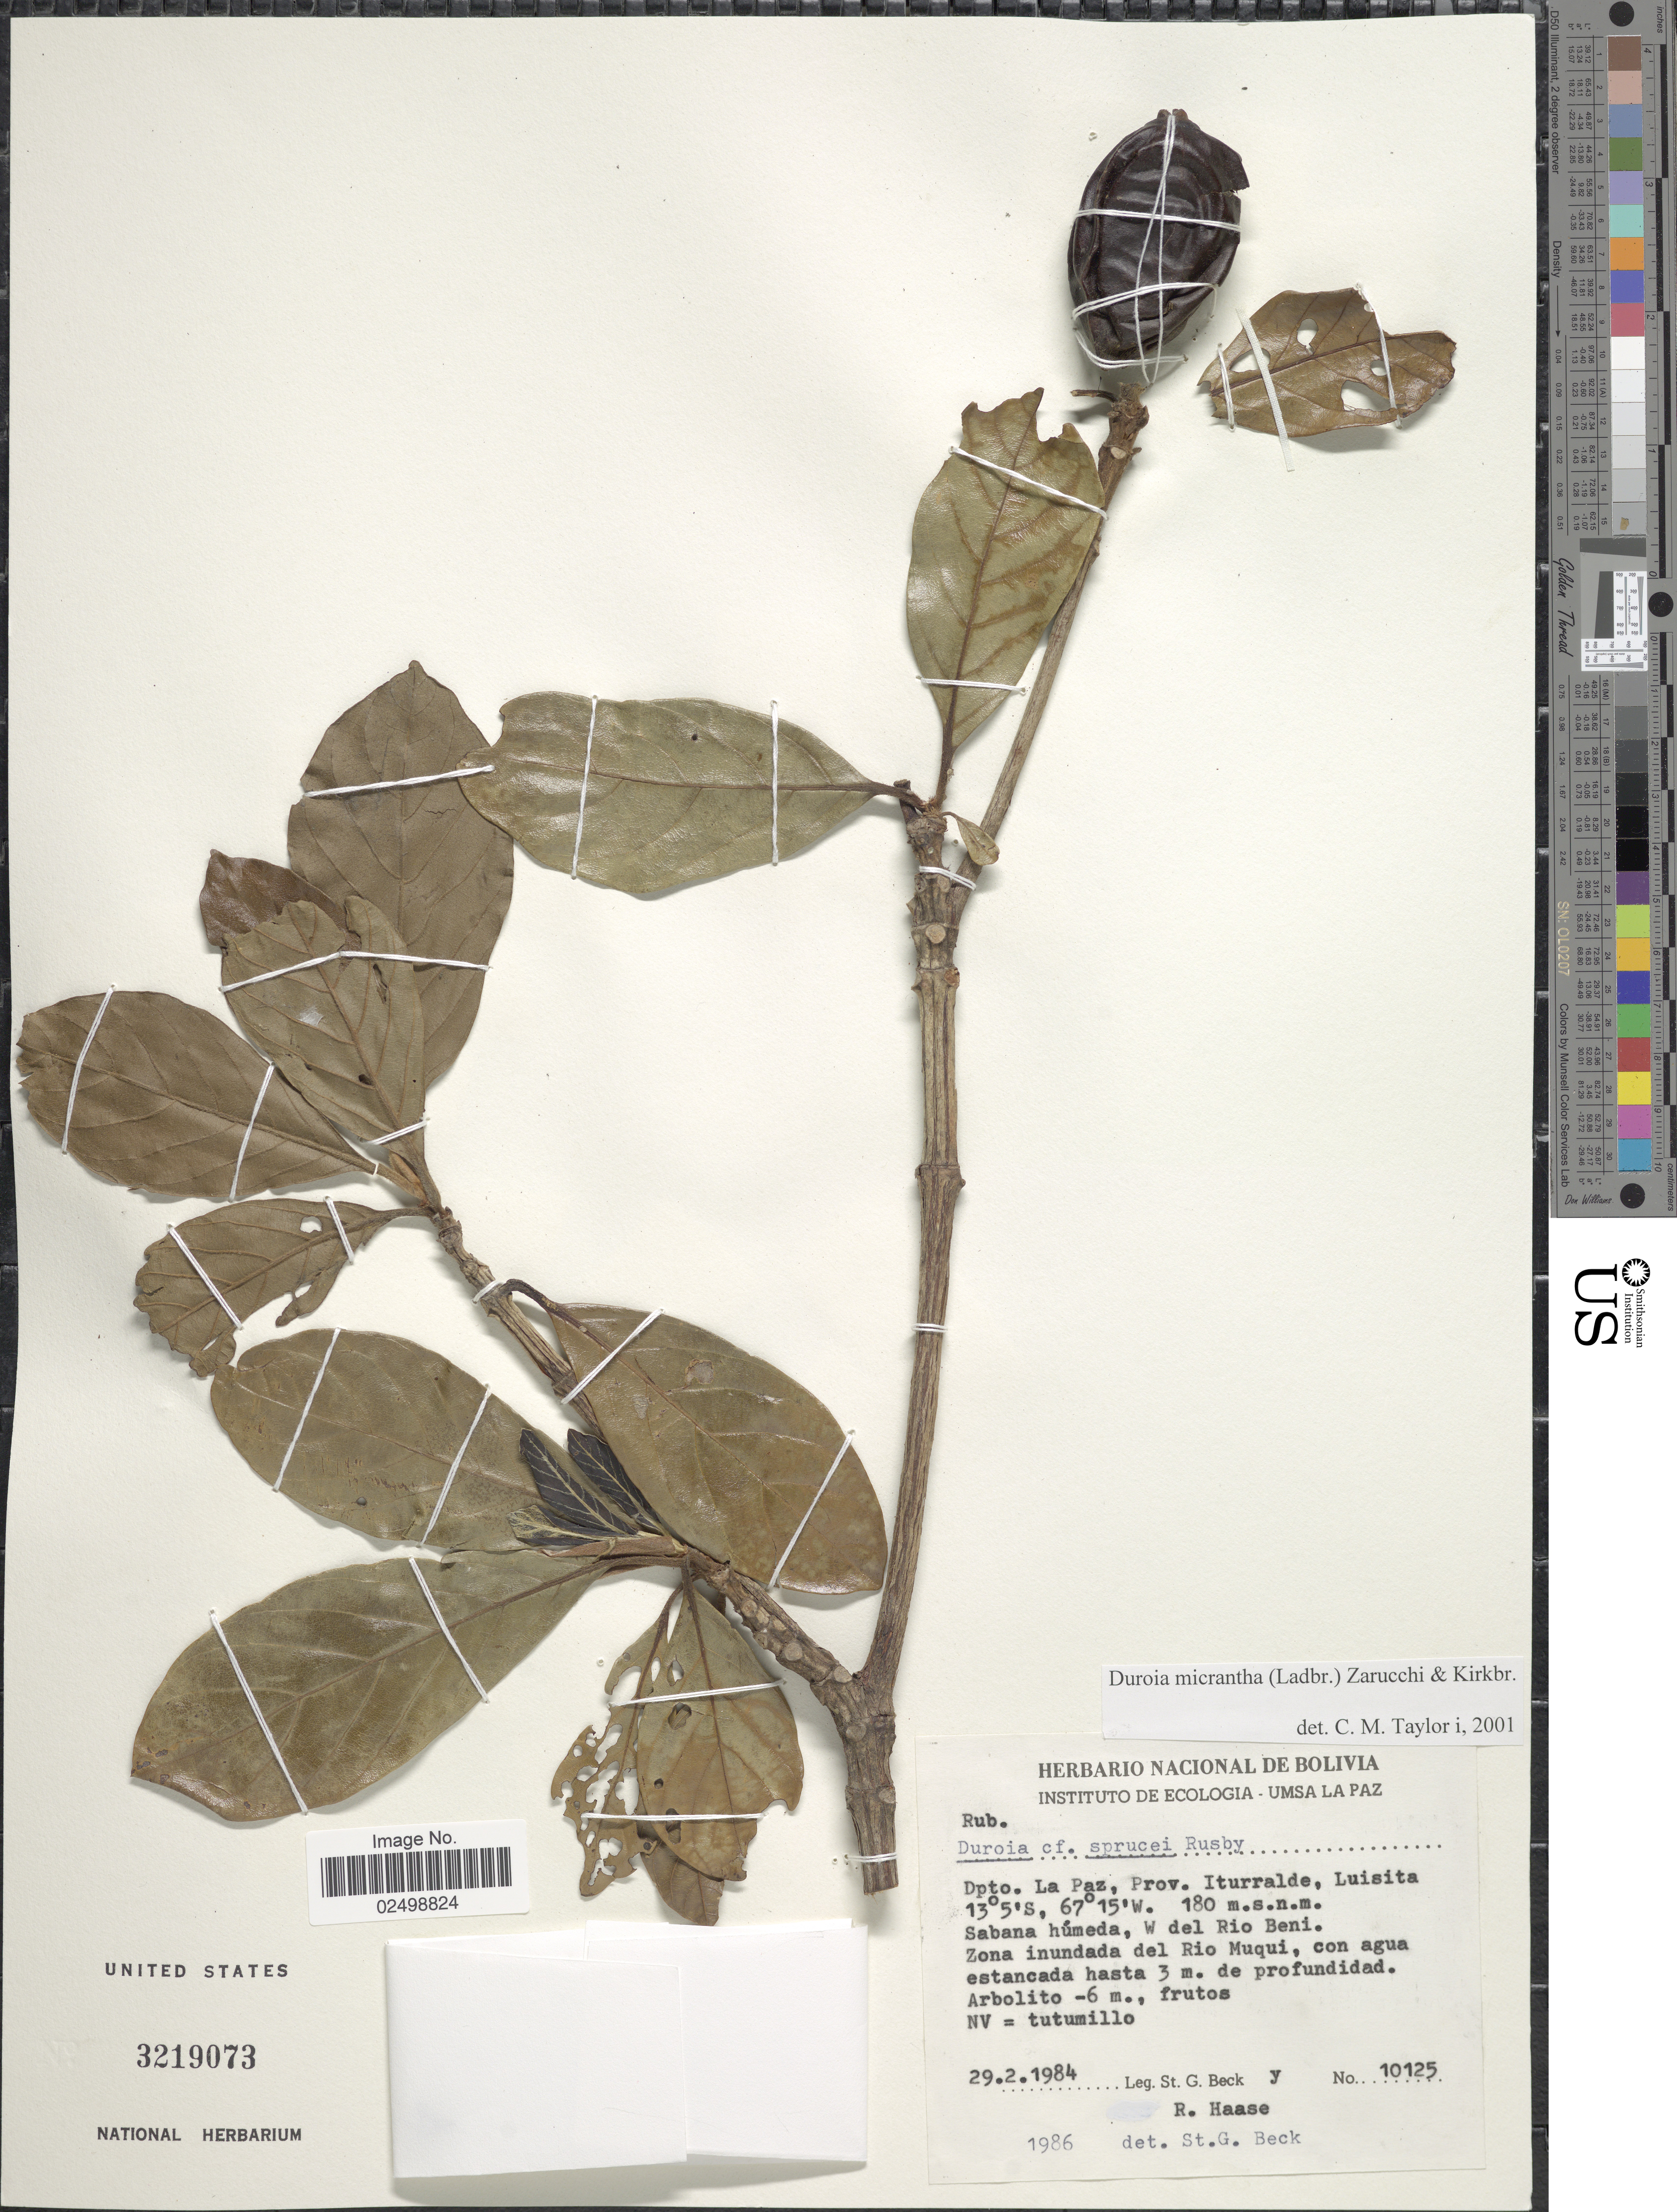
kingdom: Plantae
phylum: Tracheophyta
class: Magnoliopsida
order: Gentianales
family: Rubiaceae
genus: Duroia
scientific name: Duroia micrantha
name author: (Ladbr.) Zarucchi & J.H. Kirkbr.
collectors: S. G. Beck & R. Haase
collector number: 10125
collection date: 1984-02-29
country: Bolivia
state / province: La Paz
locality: Dpto La Paz, Prov. Iturralde, Luisita, Sabana húmeda, W del Rio Beni, zona inundada del Rio Muqui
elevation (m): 180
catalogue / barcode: US 3219073